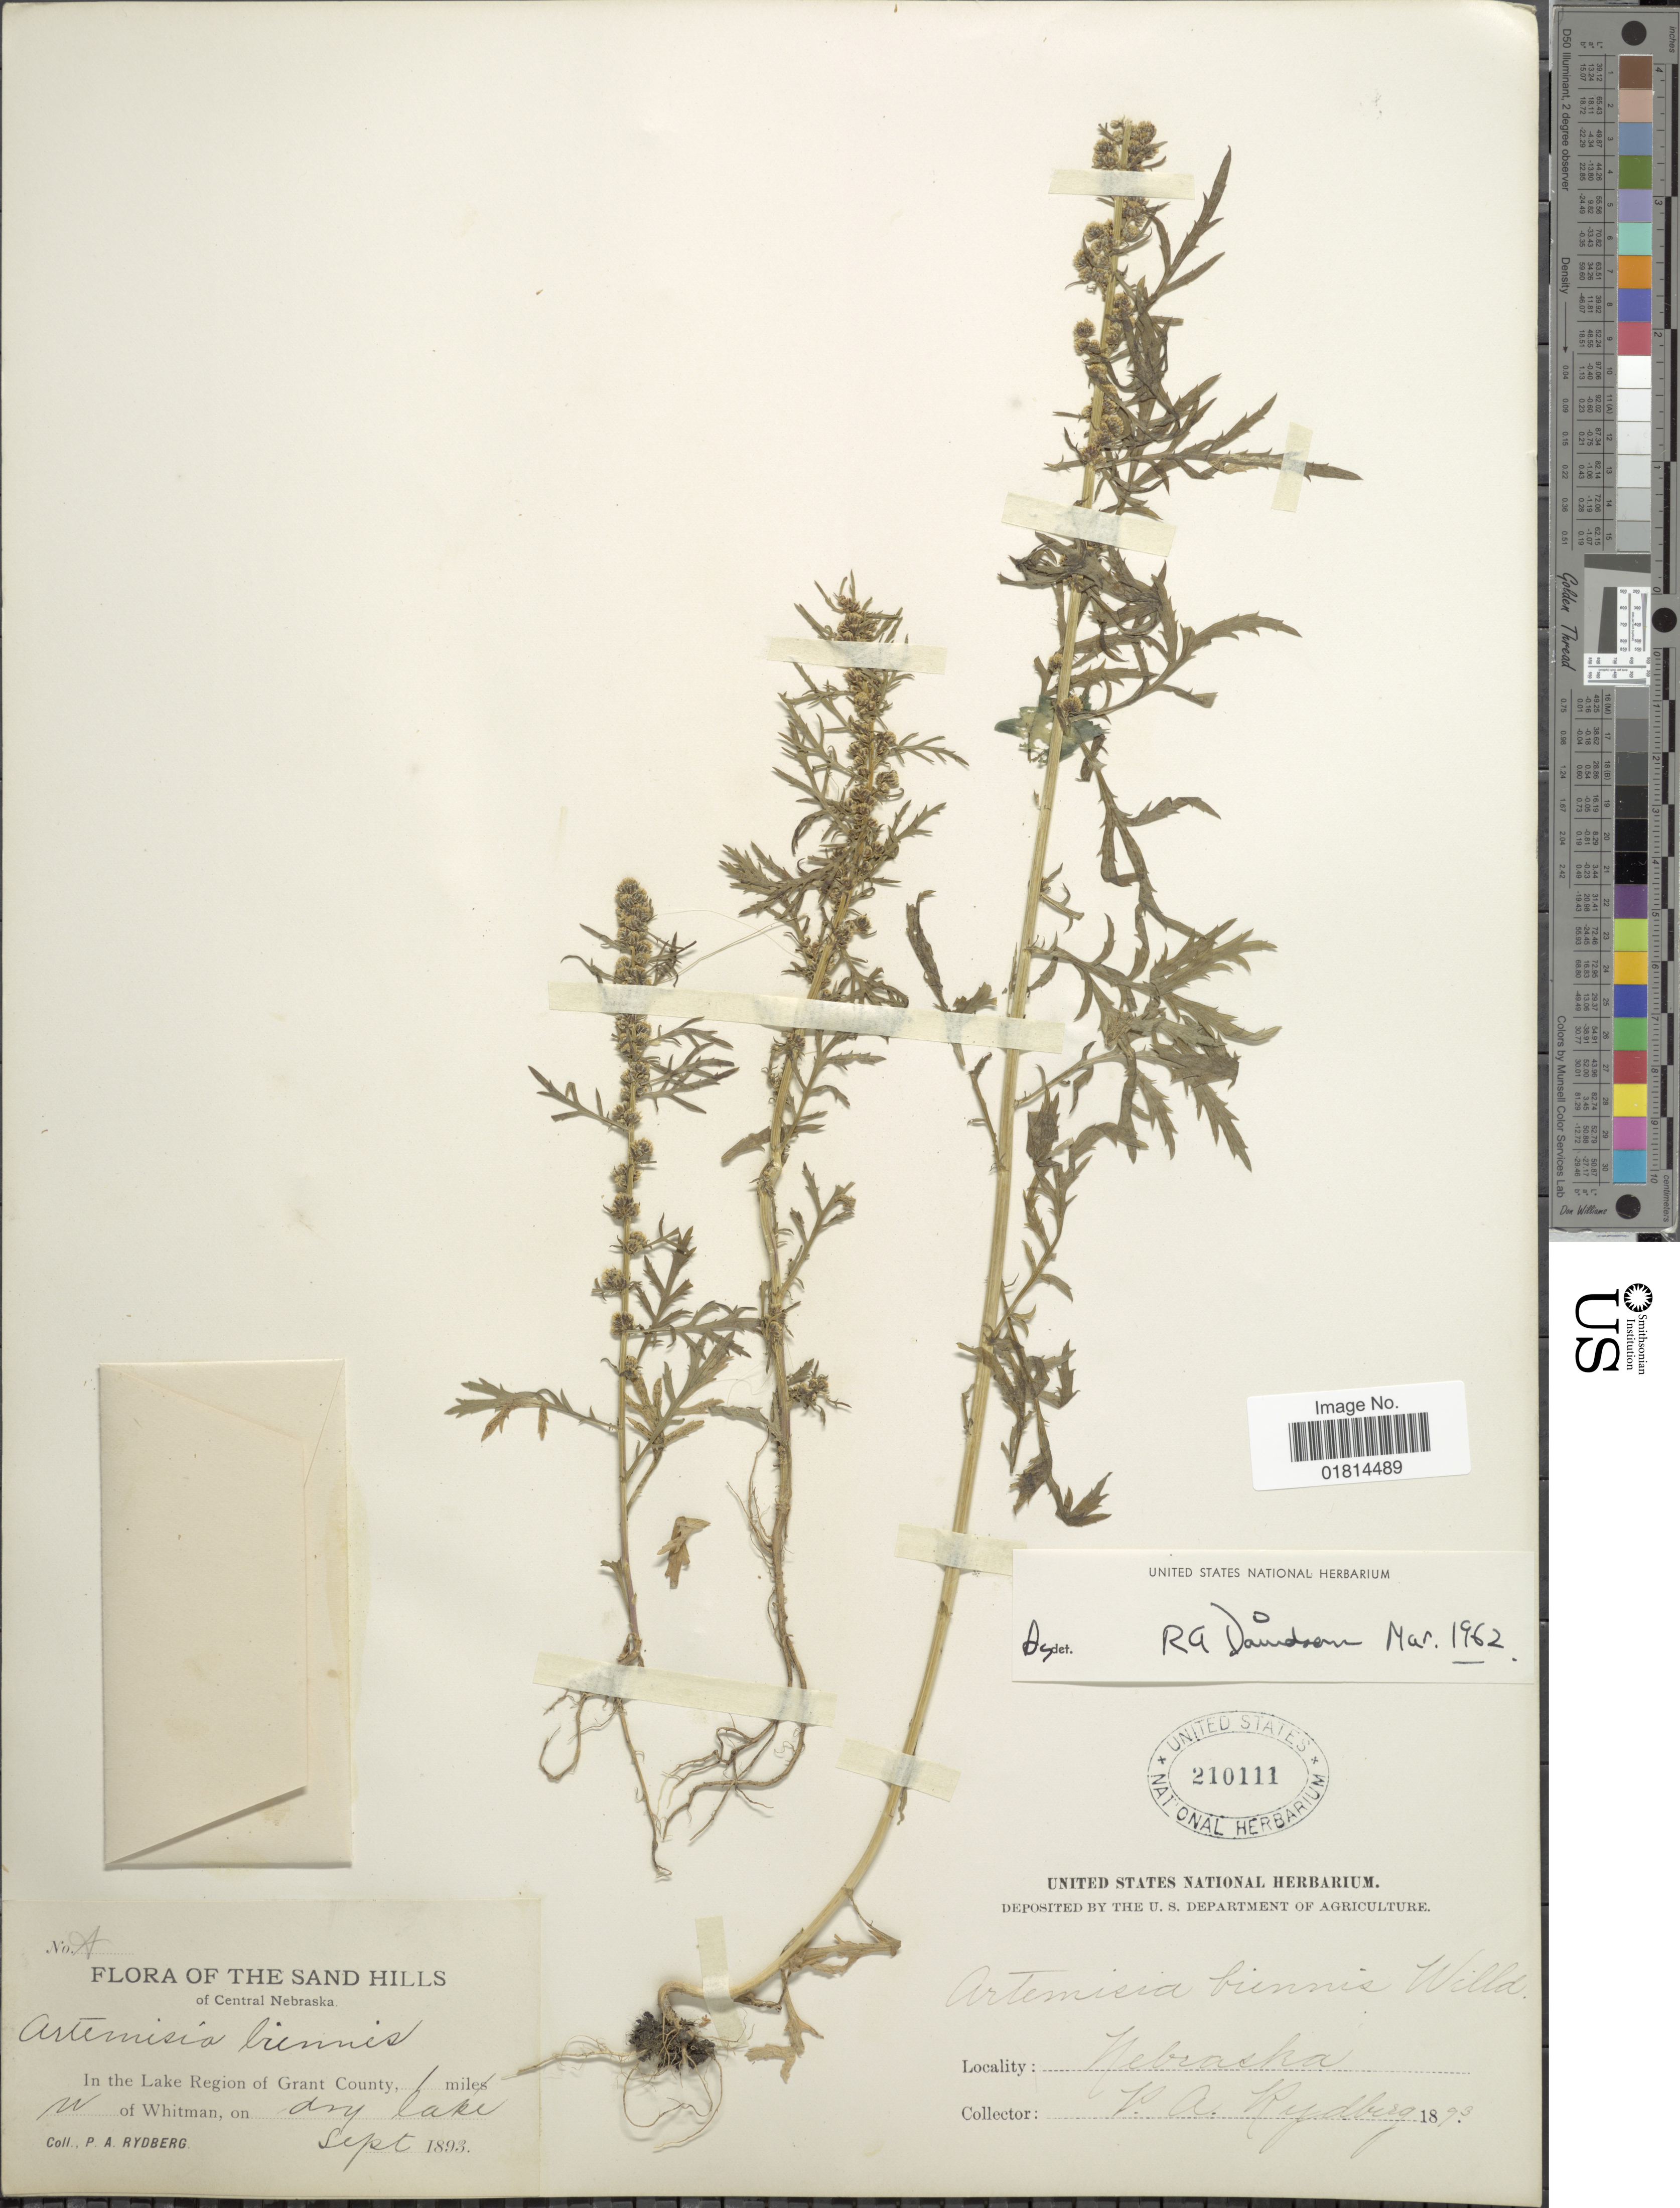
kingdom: Plantae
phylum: Tracheophyta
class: Magnoliopsida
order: Asterales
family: Asteraceae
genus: Artemisia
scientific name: Artemisia biennis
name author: Willd.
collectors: P. A. Rydberg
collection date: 1893-09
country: United States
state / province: Nebraska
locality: Sand Hills of Central Nebraska. In the Lake Region of Grant County, 1 mile W of Whitman, on dry lake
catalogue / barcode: US 210111